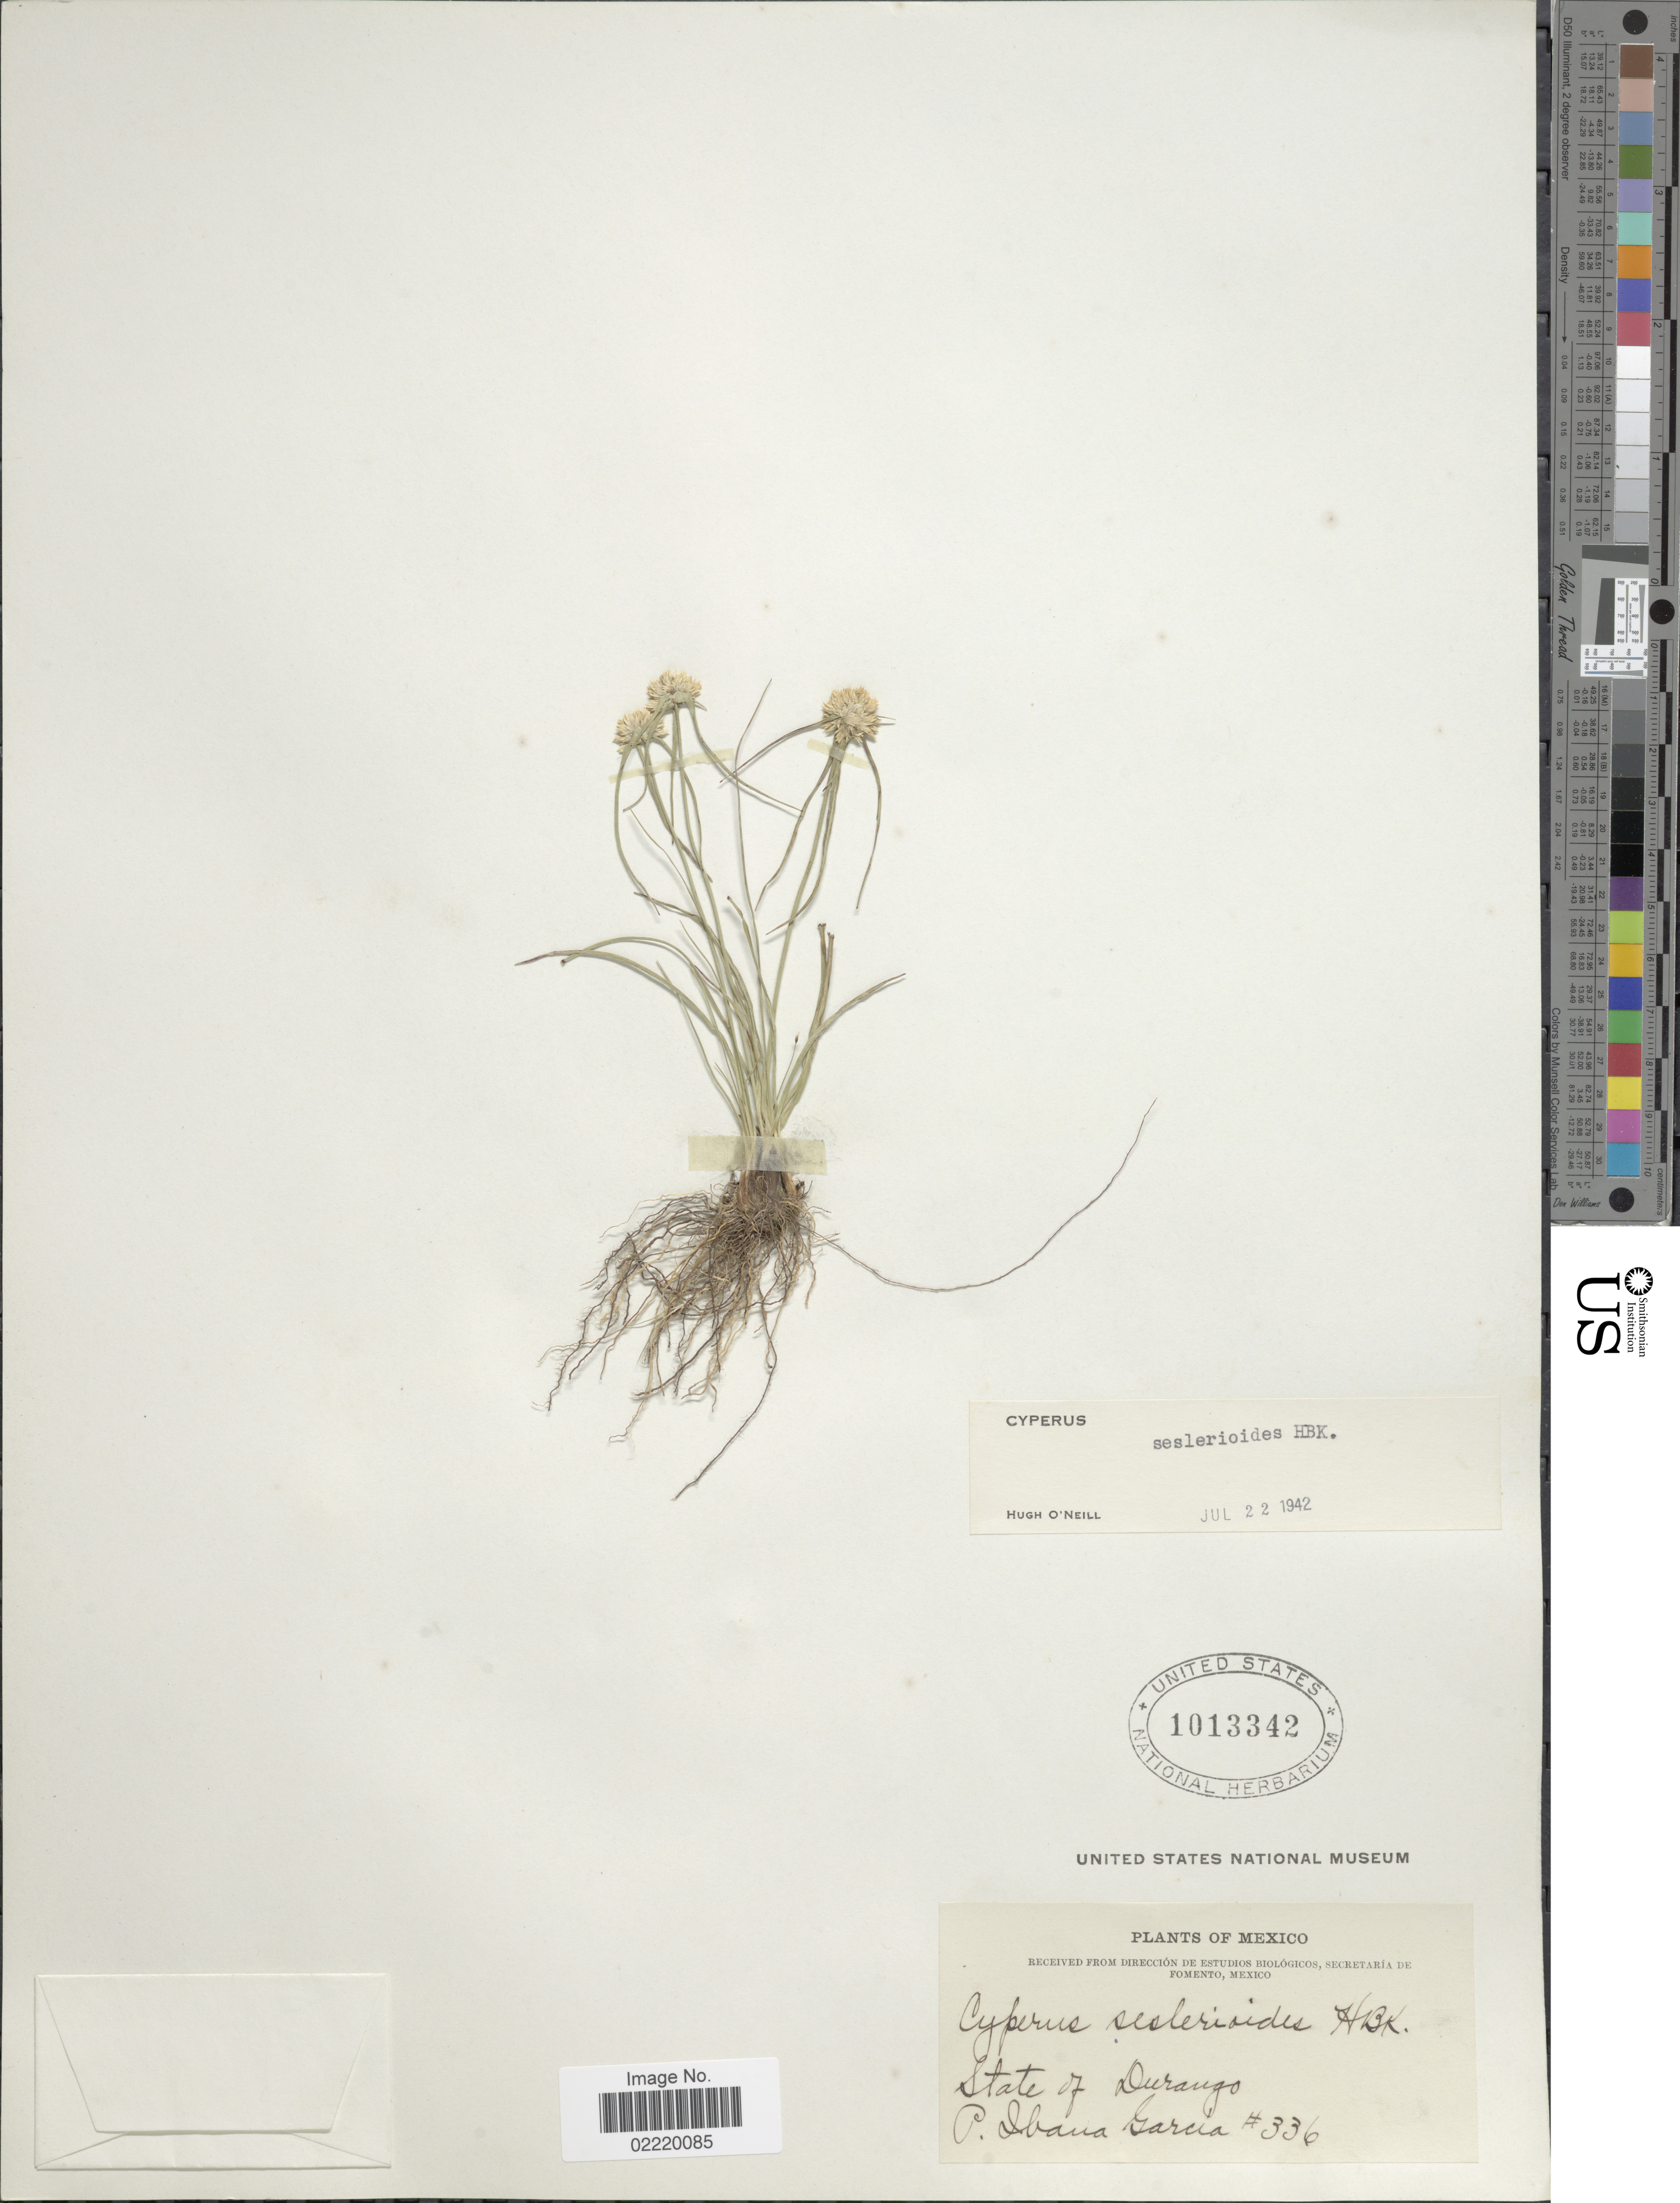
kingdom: Plantae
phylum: Tracheophyta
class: Liliopsida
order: Poales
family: Cyperaceae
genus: Cyperus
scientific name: Cyperus seslerioides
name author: Kunth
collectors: P. I. Garcia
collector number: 336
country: Mexico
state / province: Durango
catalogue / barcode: US 1013342